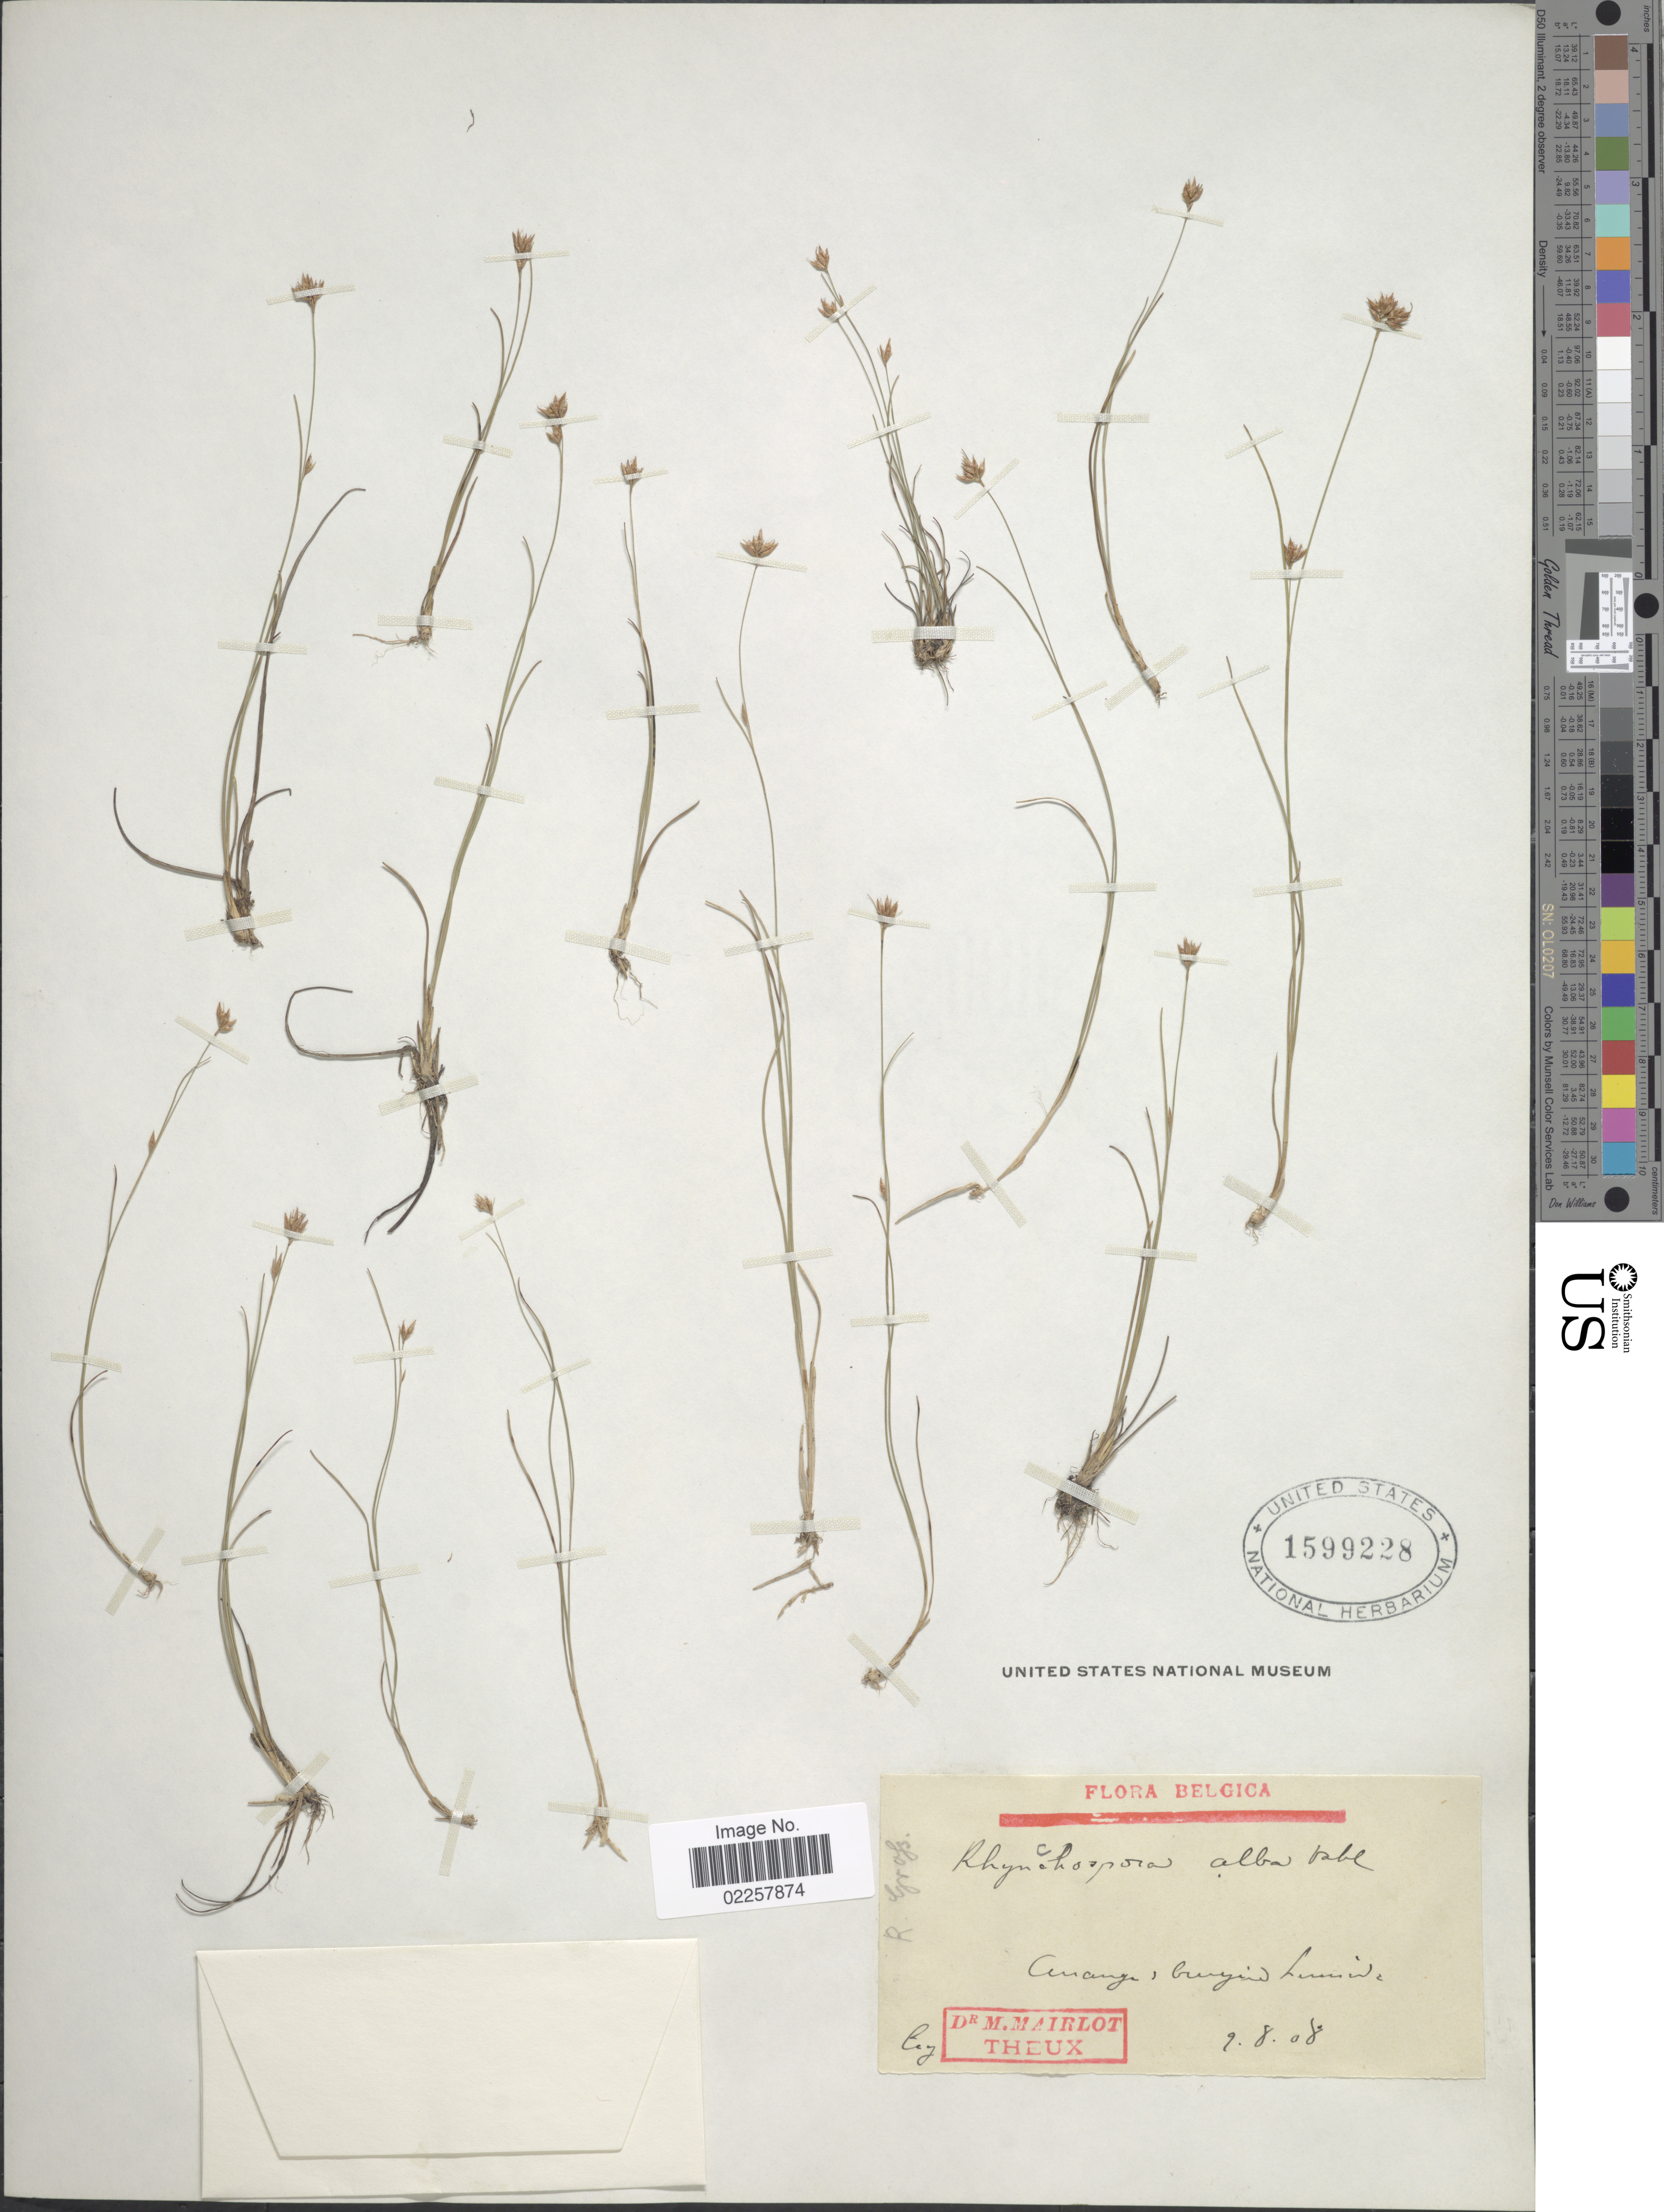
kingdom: Plantae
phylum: Tracheophyta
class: Liliopsida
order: Poales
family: Cyperaceae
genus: Rhynchospora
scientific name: Rhynchospora alba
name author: (L.) Vahl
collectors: M. Theux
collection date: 1908-08-09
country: Belgium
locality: Belgica, Cenange: Crevyind Lemin [interpreted]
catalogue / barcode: US 1599228